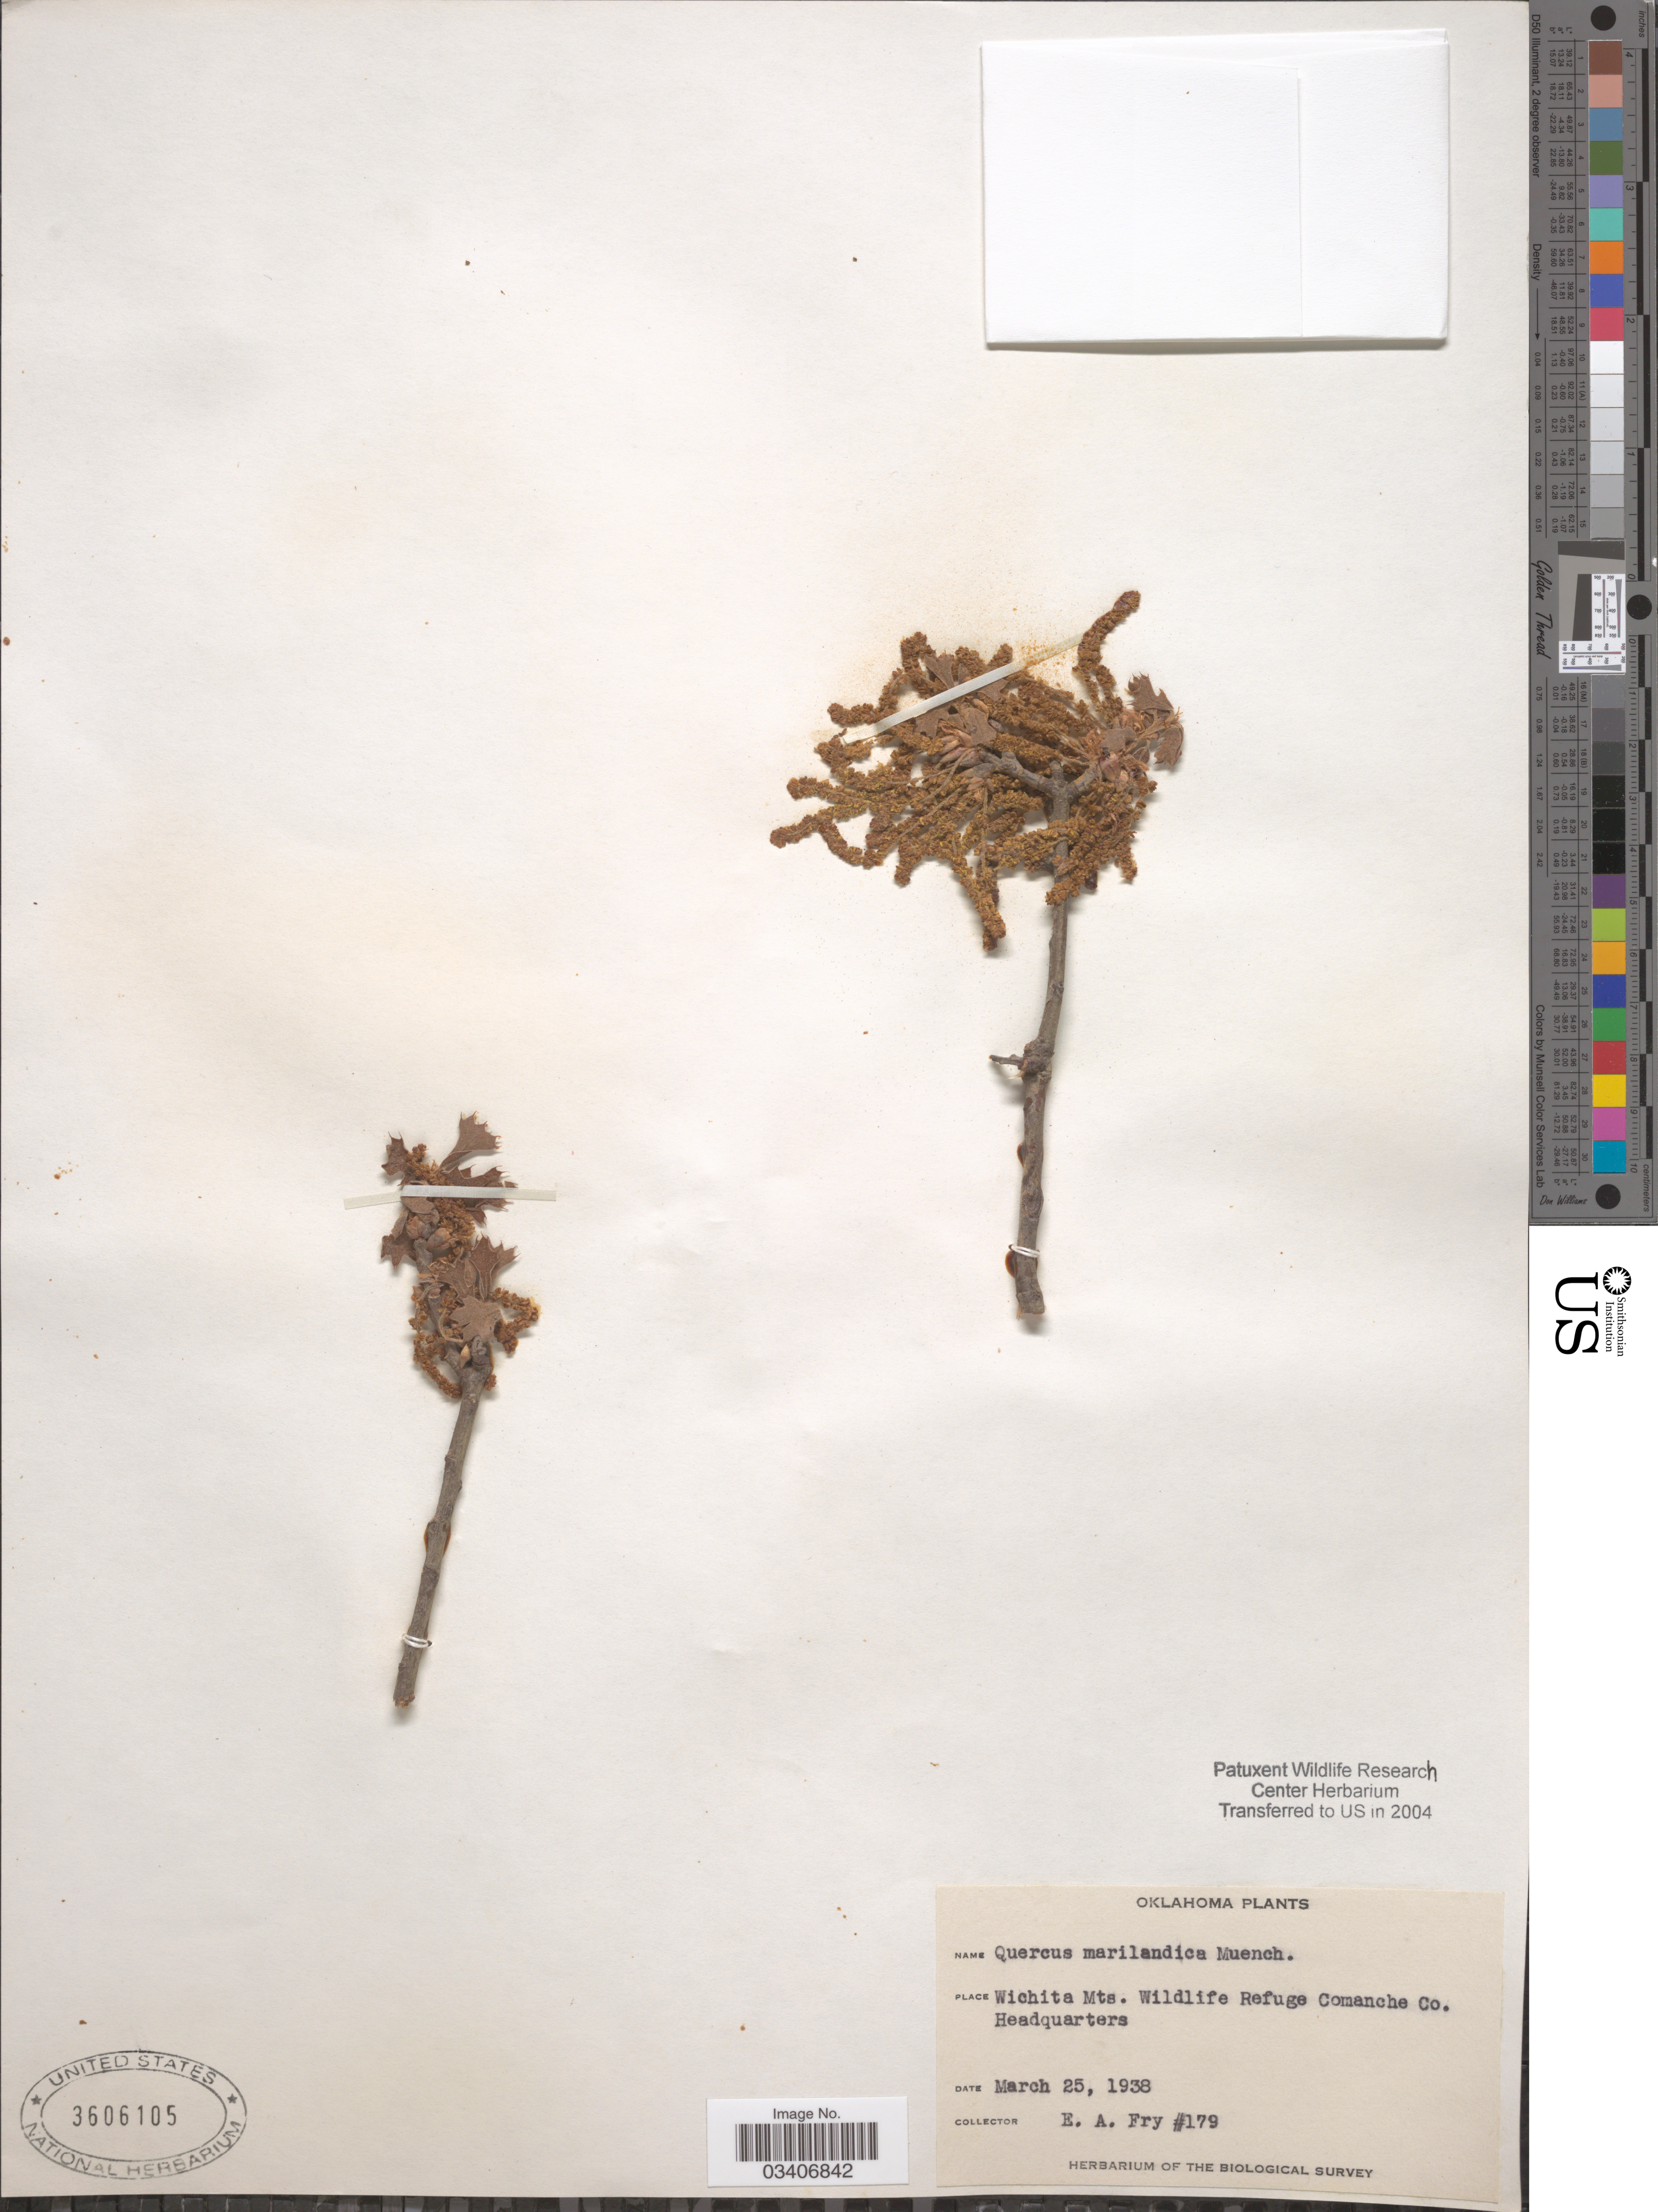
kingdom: Plantae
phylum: Tracheophyta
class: Magnoliopsida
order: Fagales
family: Fagaceae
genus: Quercus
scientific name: Quercus marilandica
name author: (L.) Münchh.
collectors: E. Fry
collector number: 179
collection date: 1938-03-25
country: United States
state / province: Oklahoma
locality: Wichita Mts. Wildlife Refuge Comanche Co. Headquarters.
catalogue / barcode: US 3606105